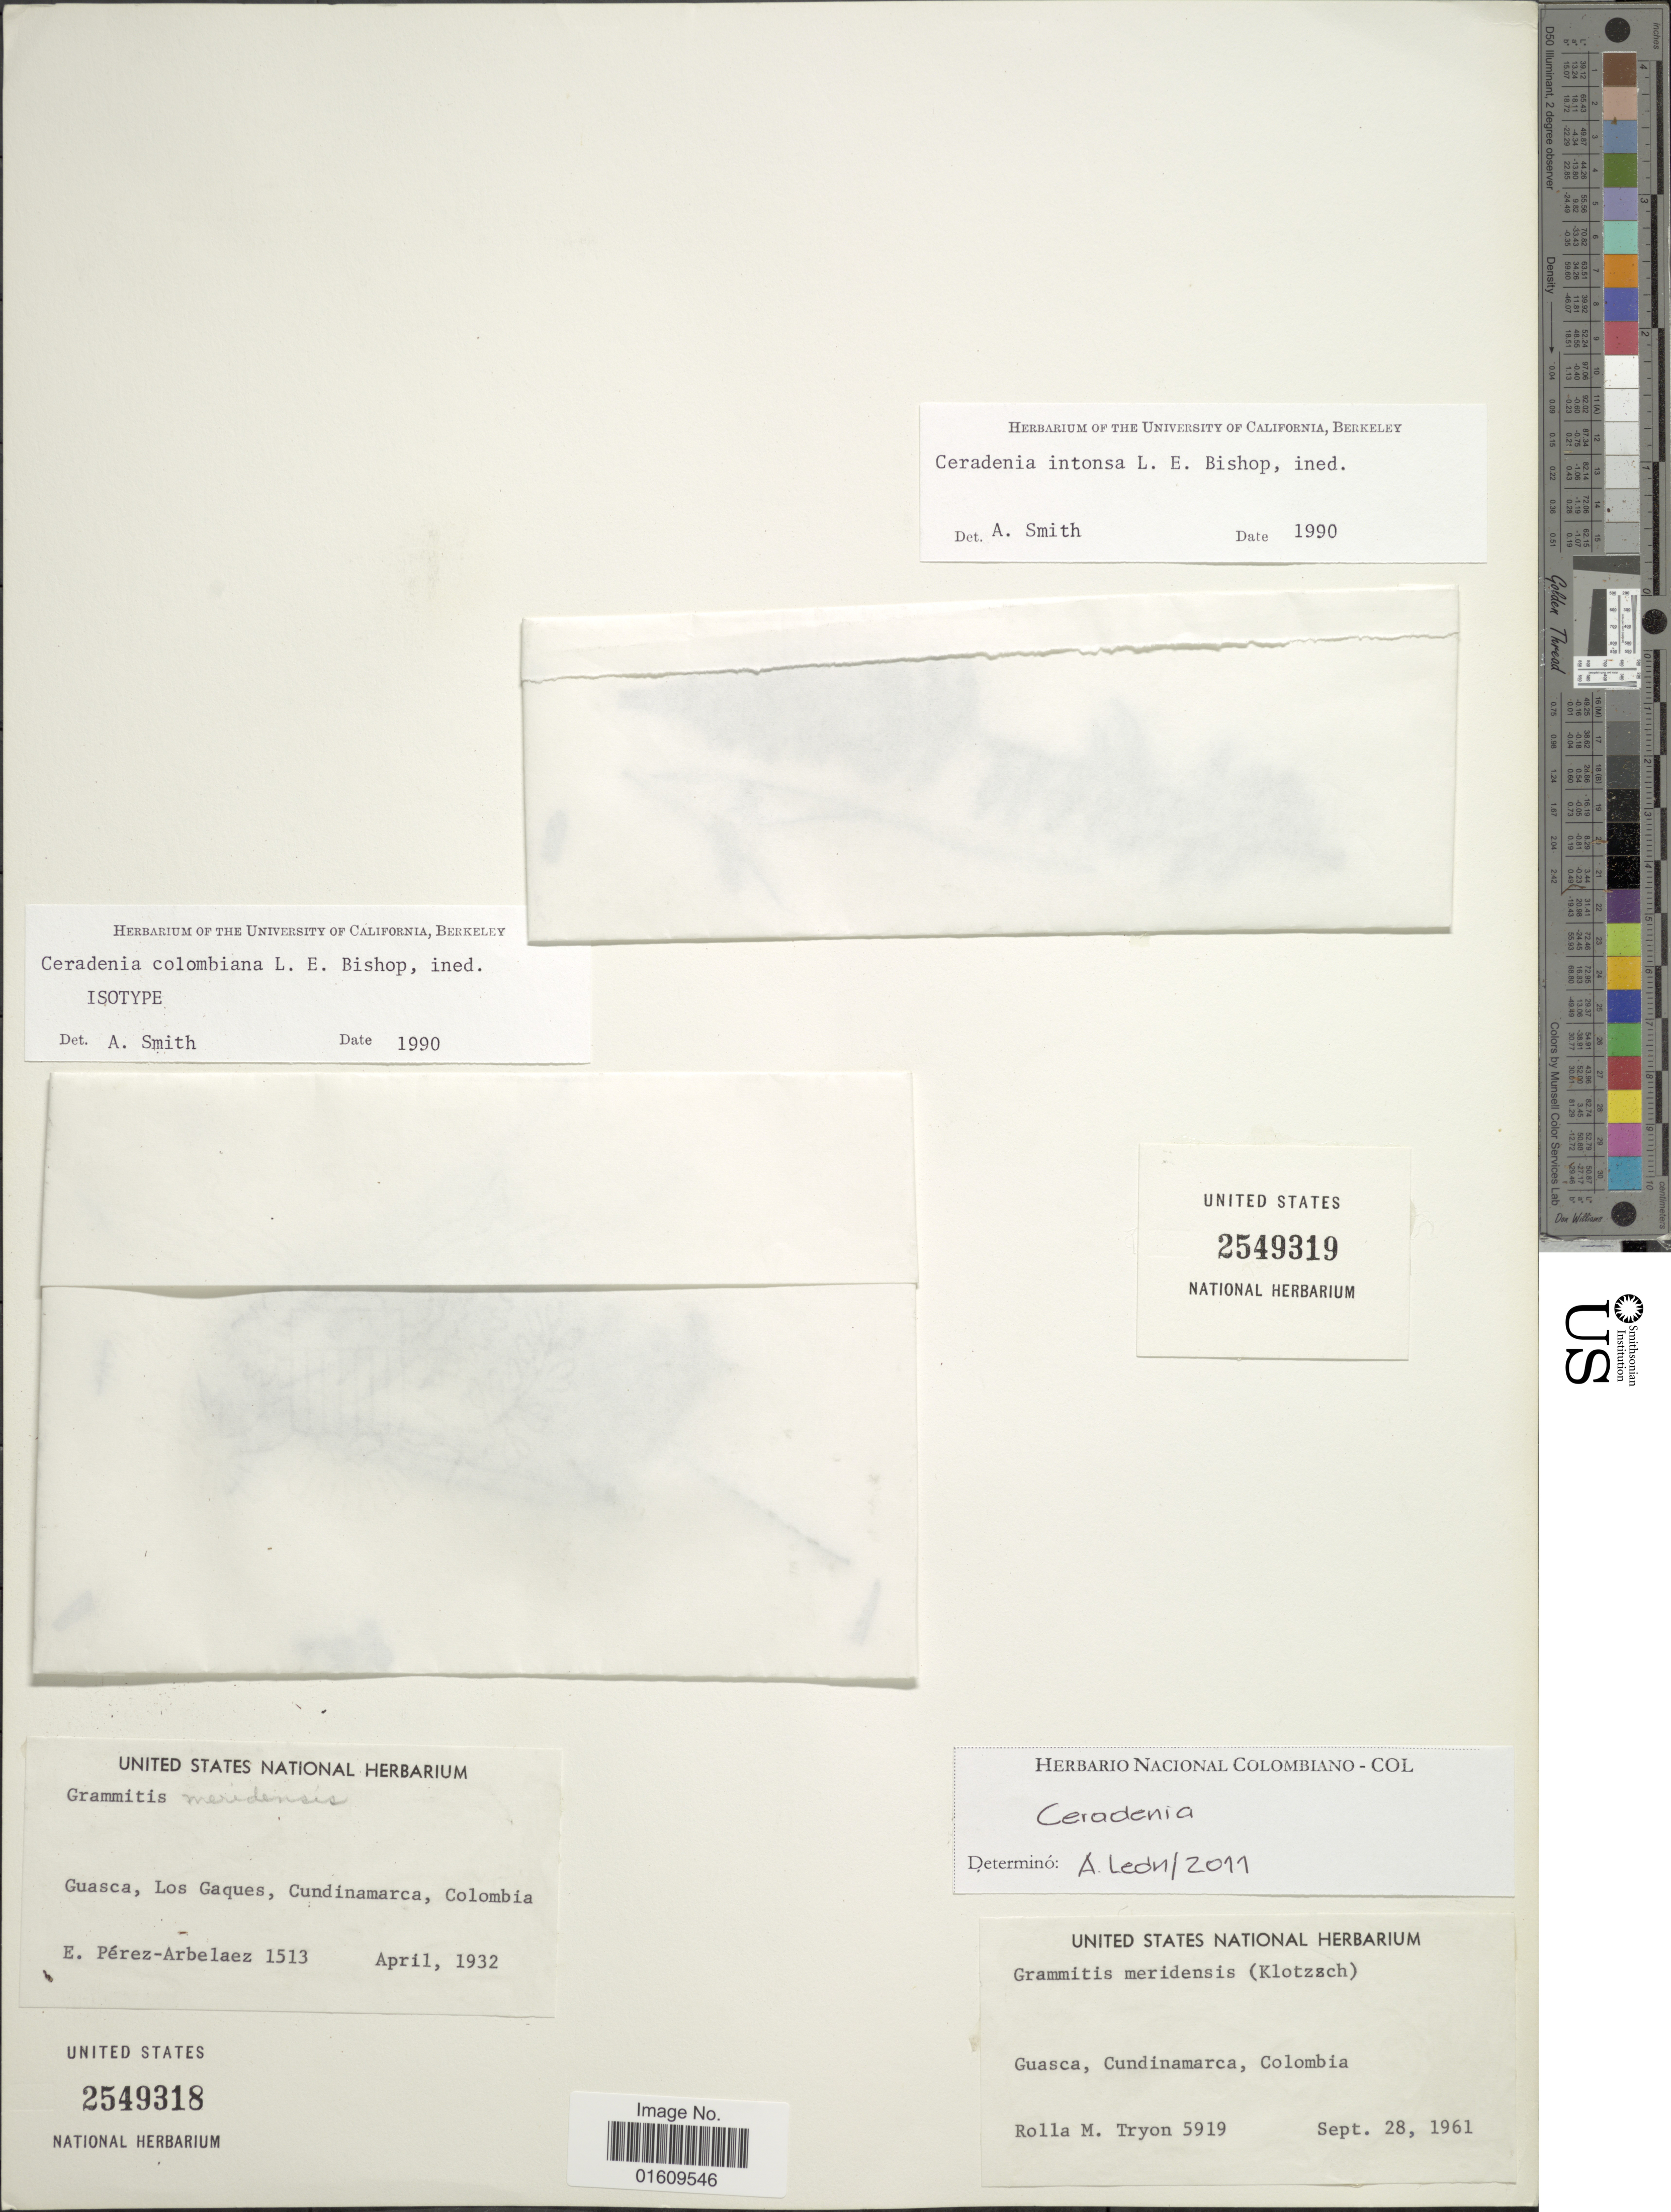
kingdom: Plantae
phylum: Tracheophyta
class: Polypodiopsida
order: Polypodiales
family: Polypodiaceae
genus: Ceradenia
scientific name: Ceradenia sp.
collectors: R. M. Tryon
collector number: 5919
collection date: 1961-09-28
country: Colombia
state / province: Cundinamarca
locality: Guasca, Cundinamarca, Colombia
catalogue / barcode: US 2549319-2